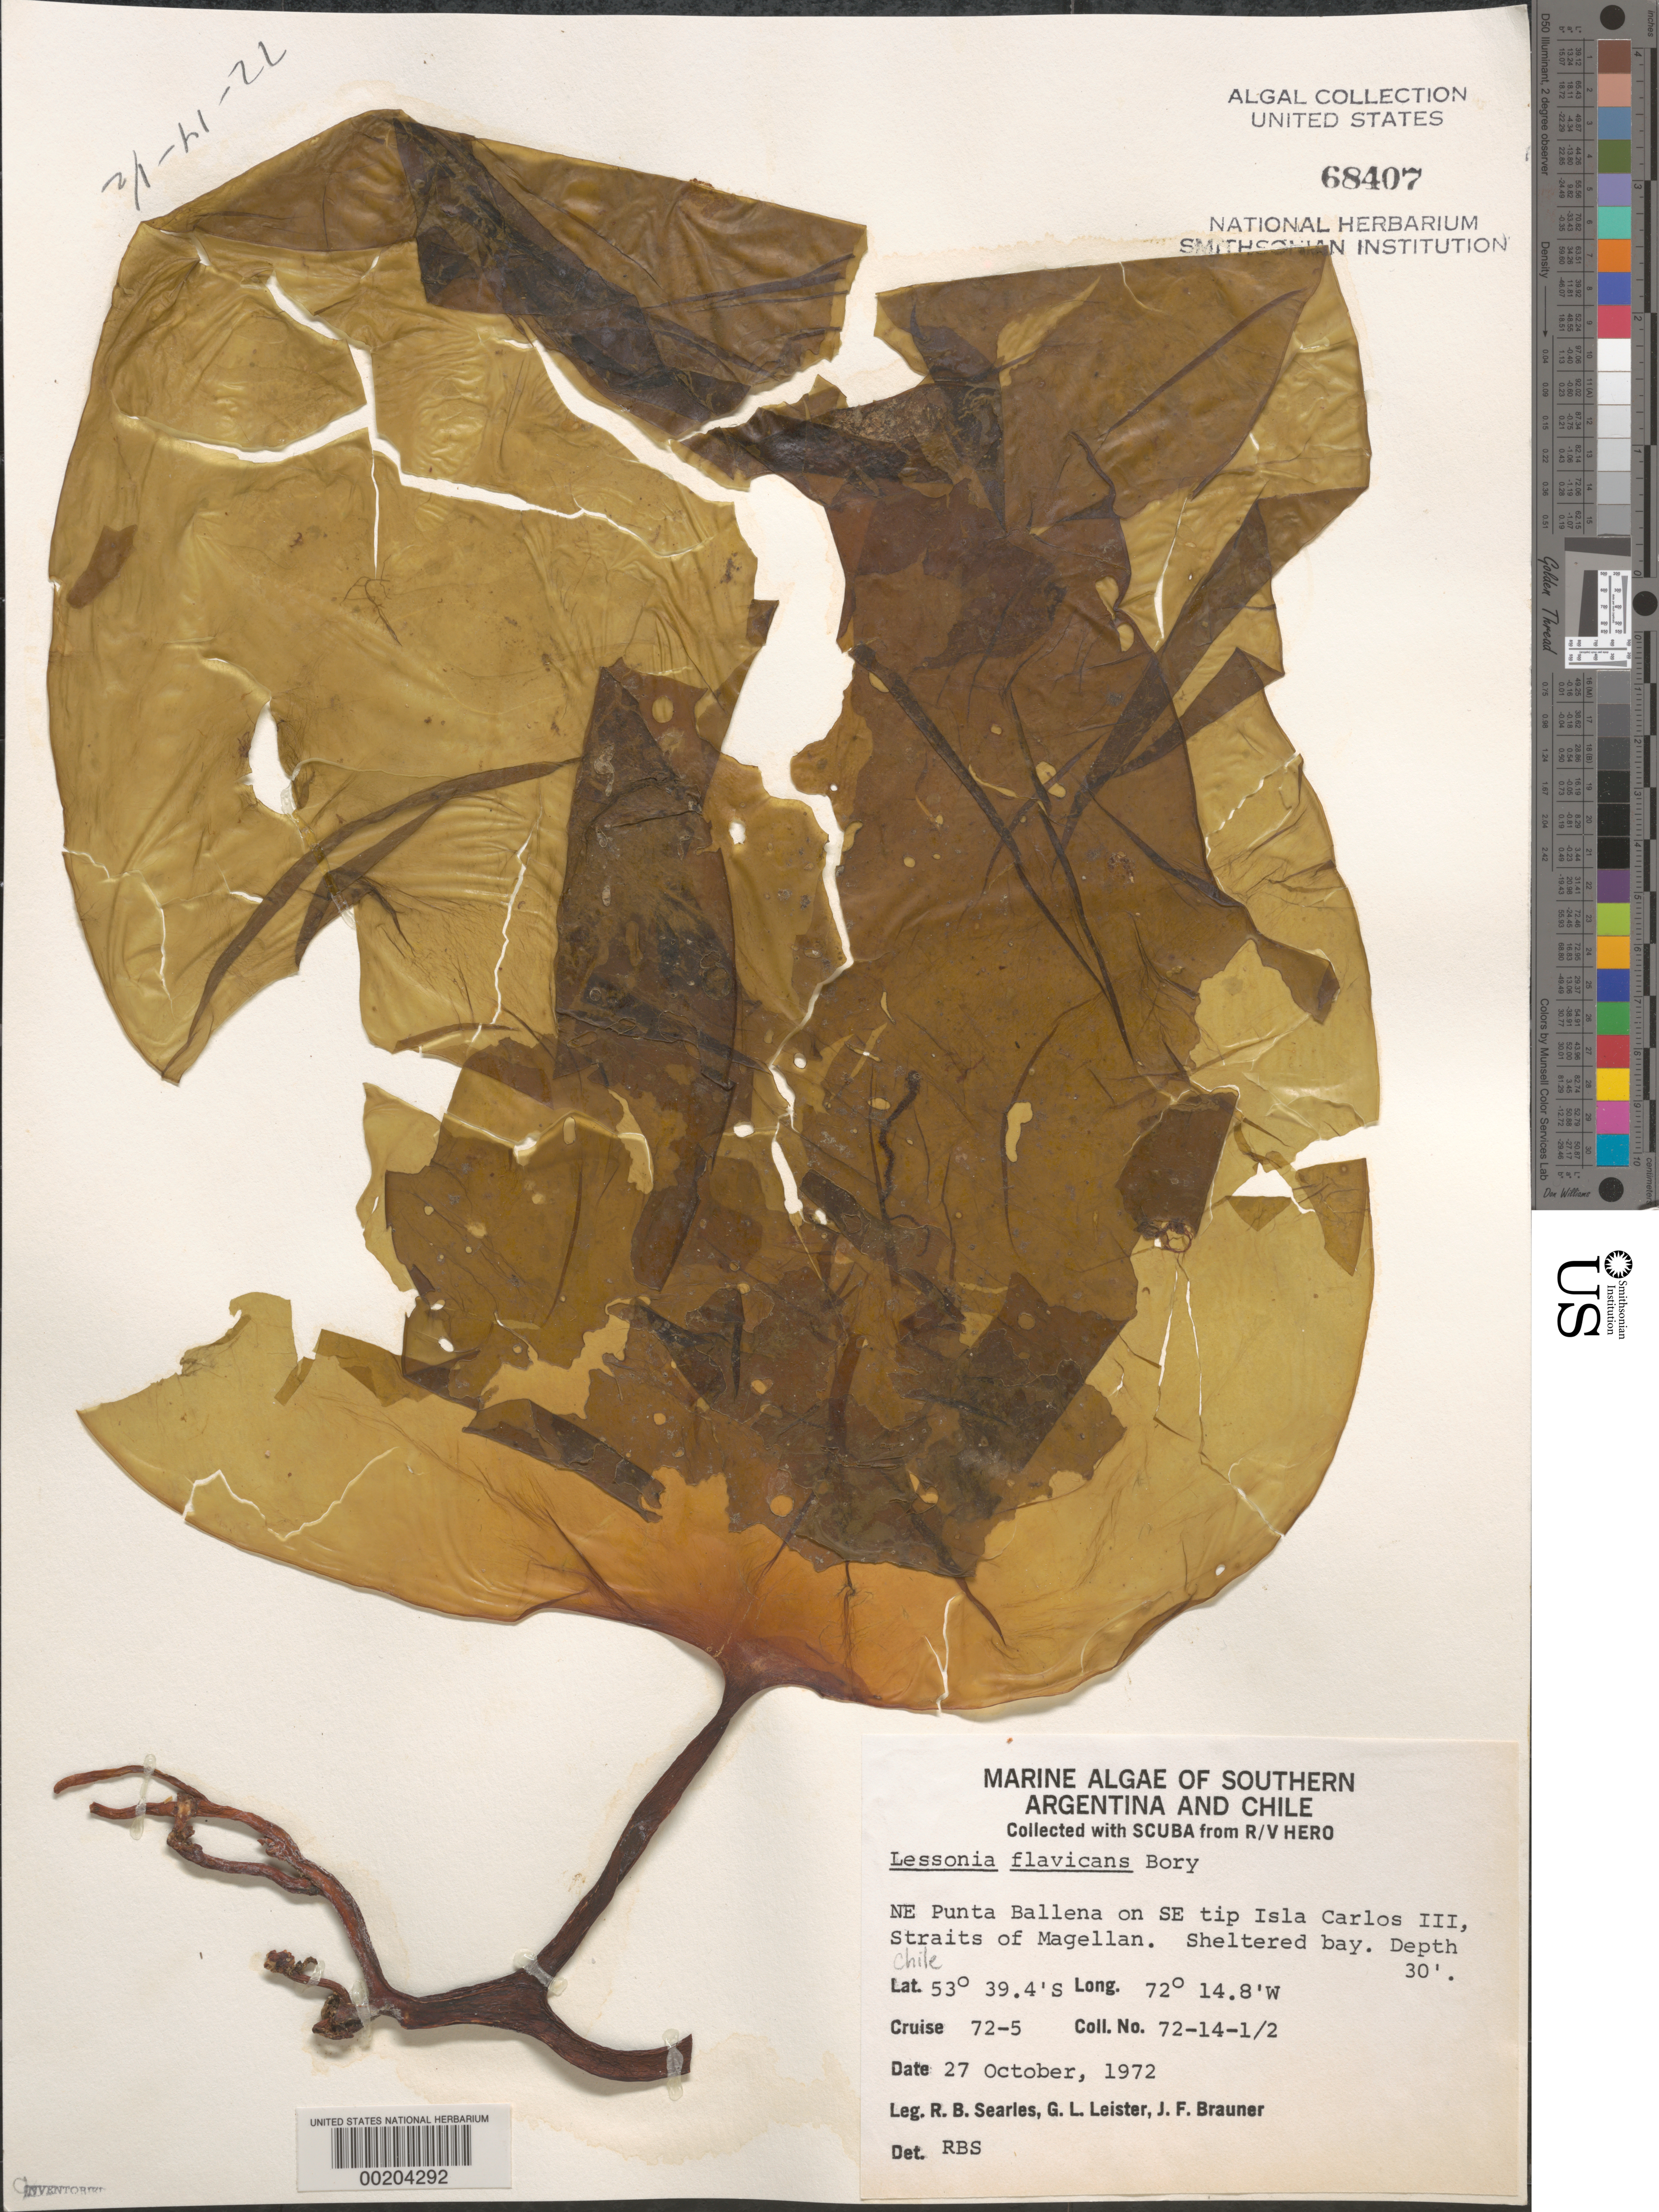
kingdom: Chromista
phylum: Ochrophyta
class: Phaeophyceae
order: Laminariales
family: Lessoniaceae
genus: Lessonia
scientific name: Lessonia flavicans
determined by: Searles, R. B.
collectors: R. Searles, G. Leister & J. F. Brauner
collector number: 72-14-1/2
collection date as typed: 27 Oct 1972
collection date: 1972-10-27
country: Chile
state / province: Magallanes y de la Antártica Chilena (XII)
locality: Punta ballena, isla carlos iii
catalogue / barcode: US 68407